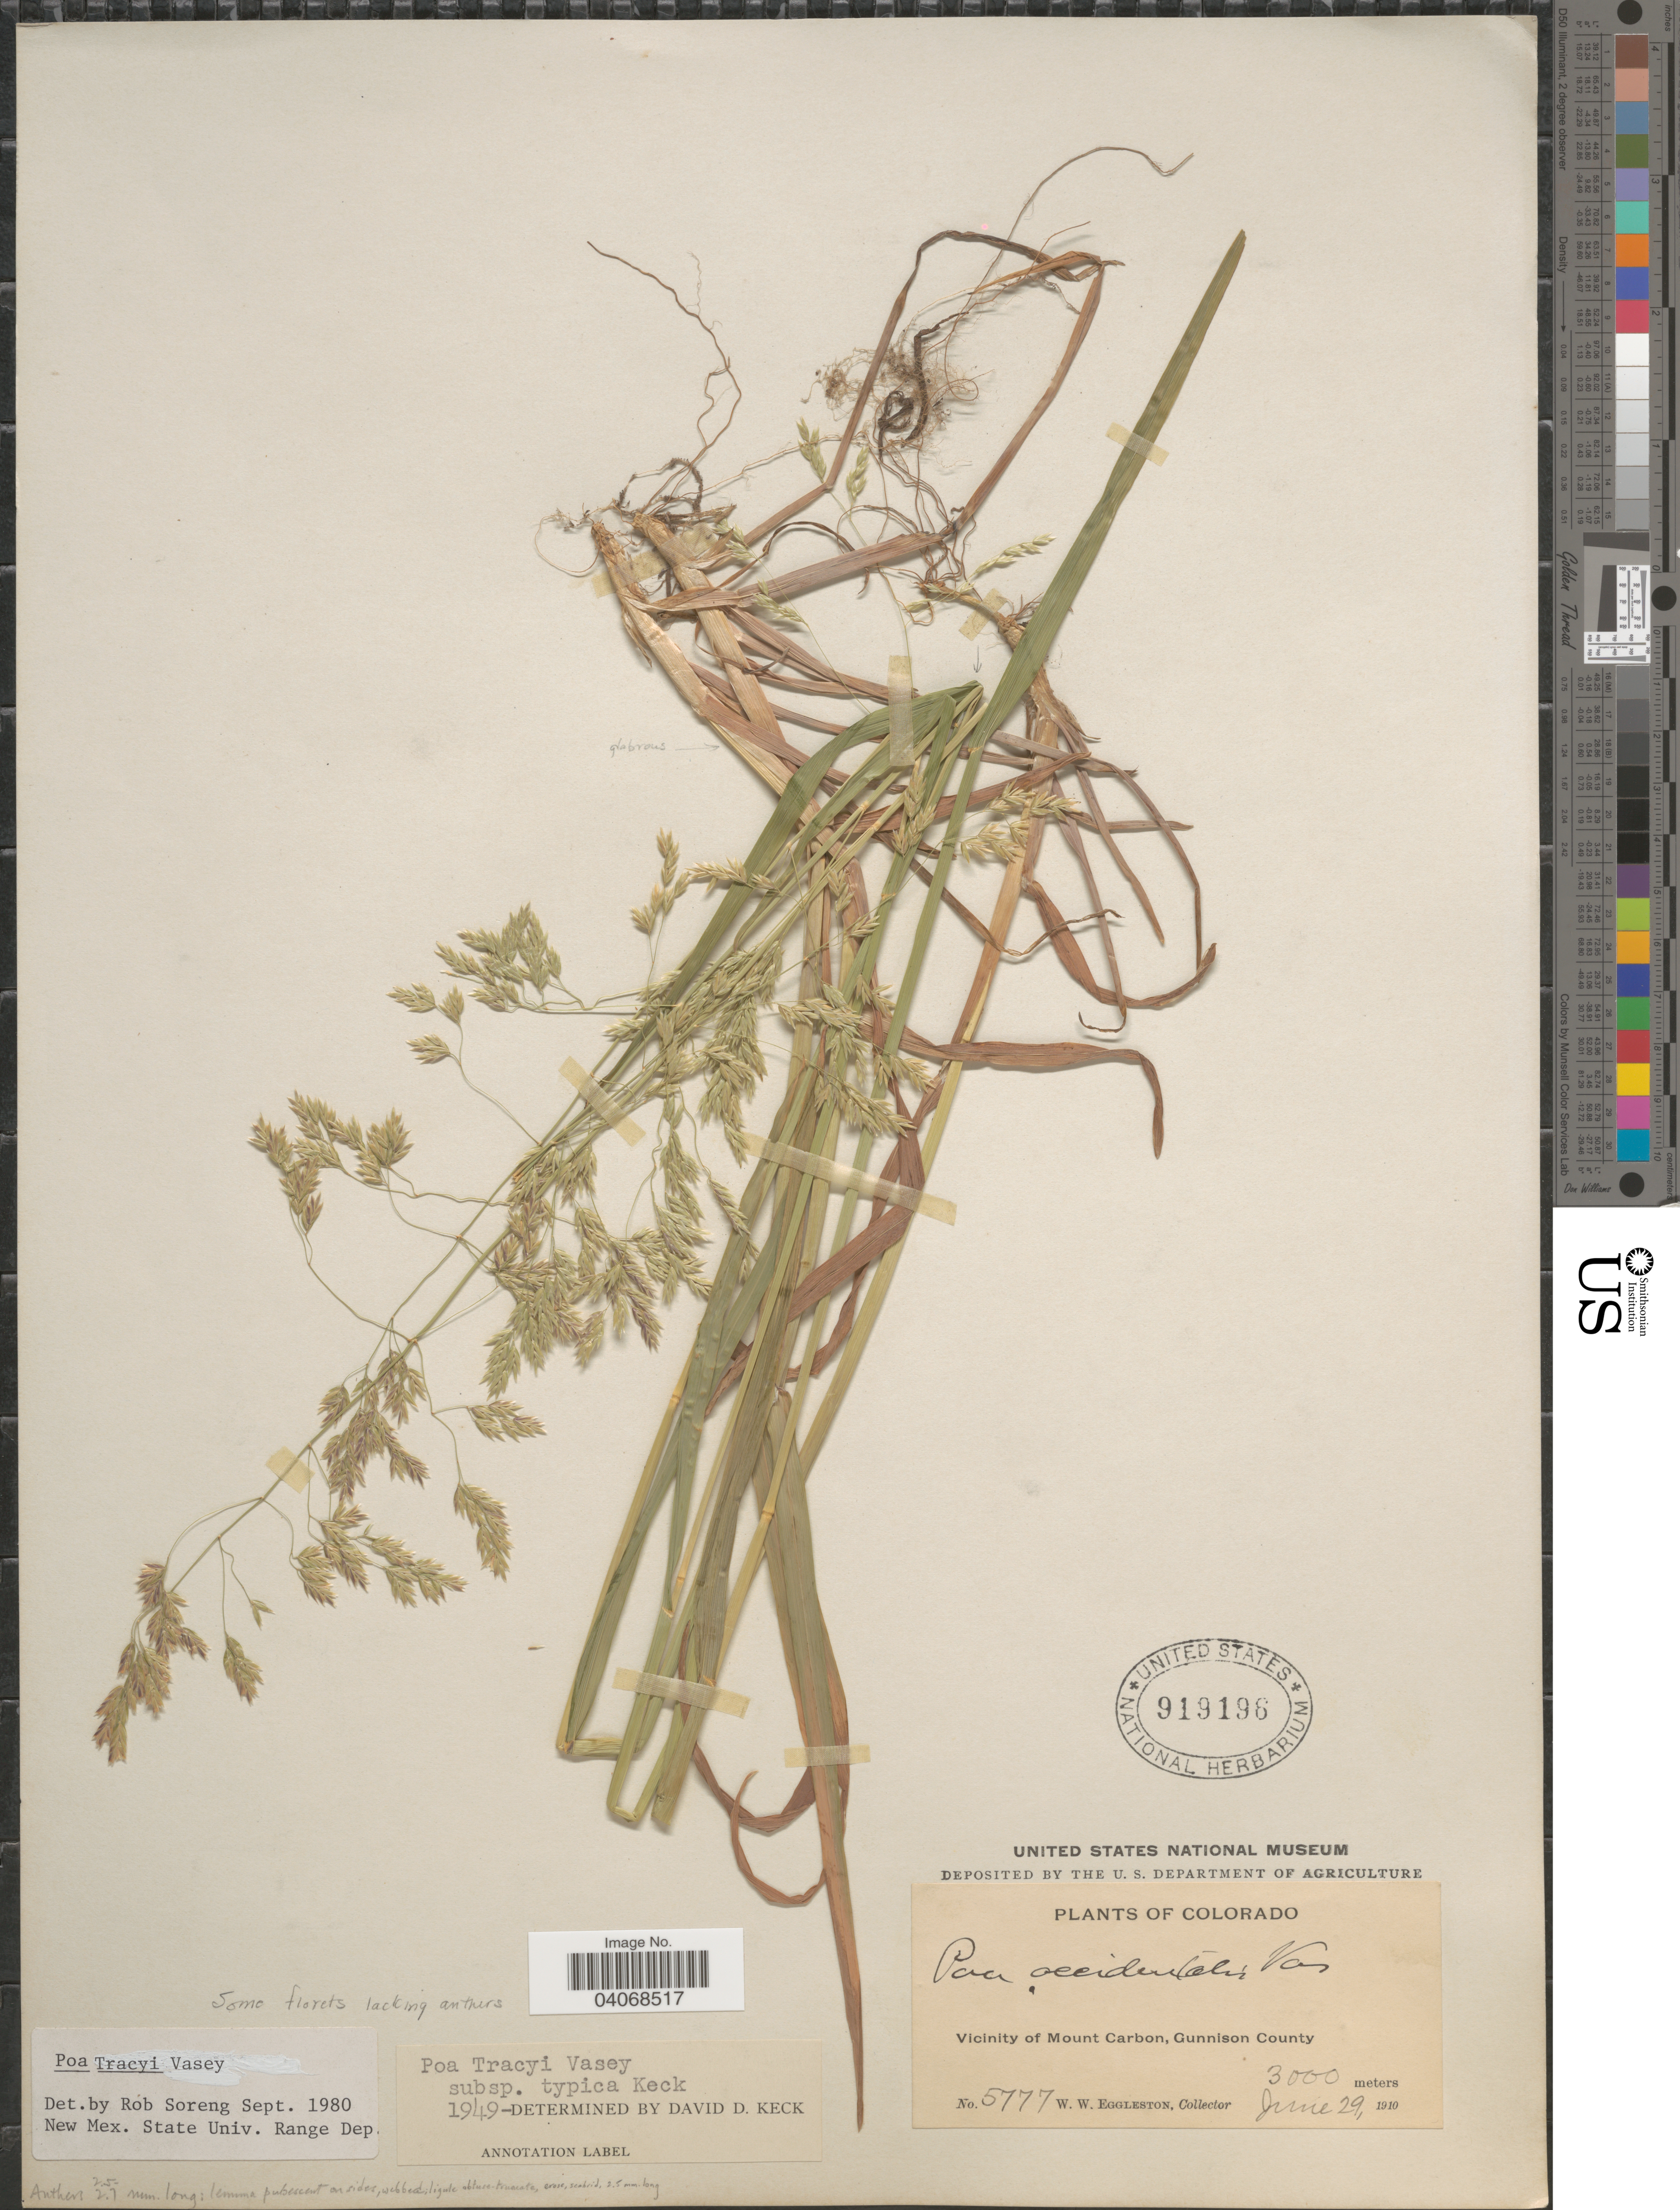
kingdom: Plantae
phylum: Tracheophyta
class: Liliopsida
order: Poales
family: Poaceae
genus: Poa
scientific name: Poa tracyi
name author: Vasey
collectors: W. W. Eggleston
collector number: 5777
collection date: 1910-06-29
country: United States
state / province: Colorado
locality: Vicinity of Mount Carbon, Gunnison County.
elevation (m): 3000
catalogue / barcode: US 919196